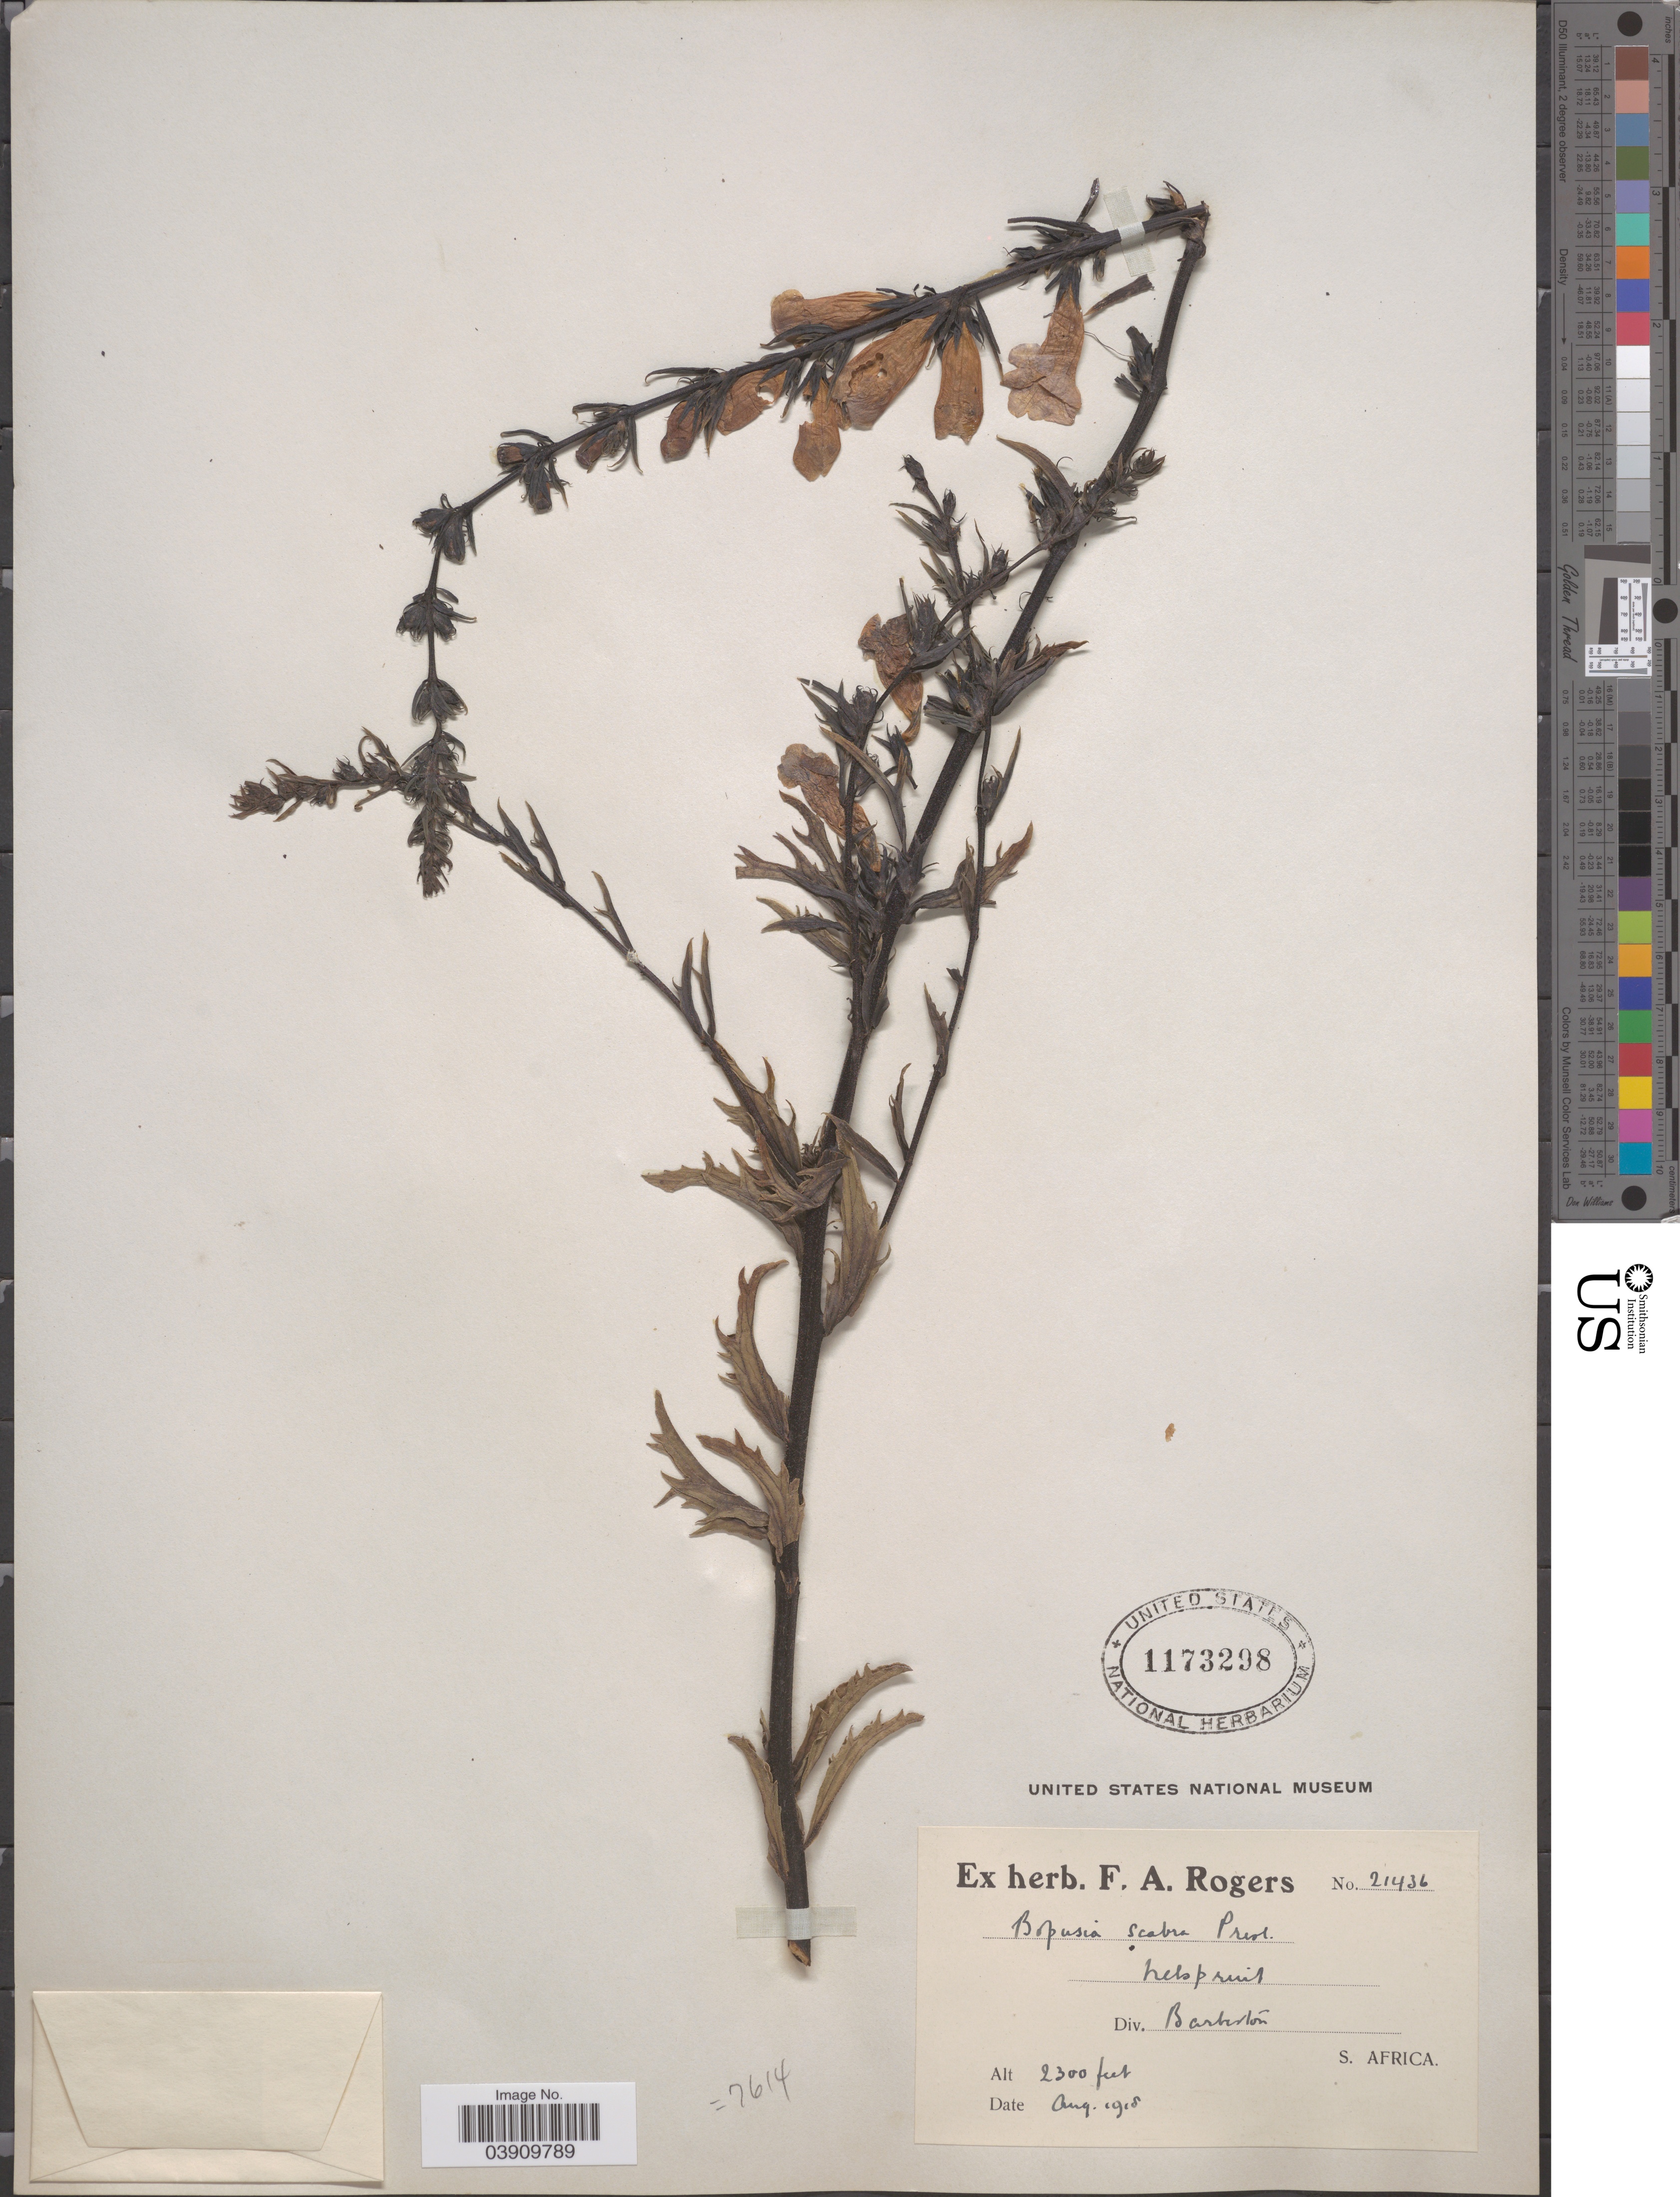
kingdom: Plantae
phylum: Tracheophyta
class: Magnoliopsida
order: Lamiales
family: Orobanchaceae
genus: Graderia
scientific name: Graderia scabra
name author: Benth.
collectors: ex herb. F. A. Rogers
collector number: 21436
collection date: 1918-08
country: South Africa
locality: Div. Barberton. S. Africa.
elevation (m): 701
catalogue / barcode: US 1173298